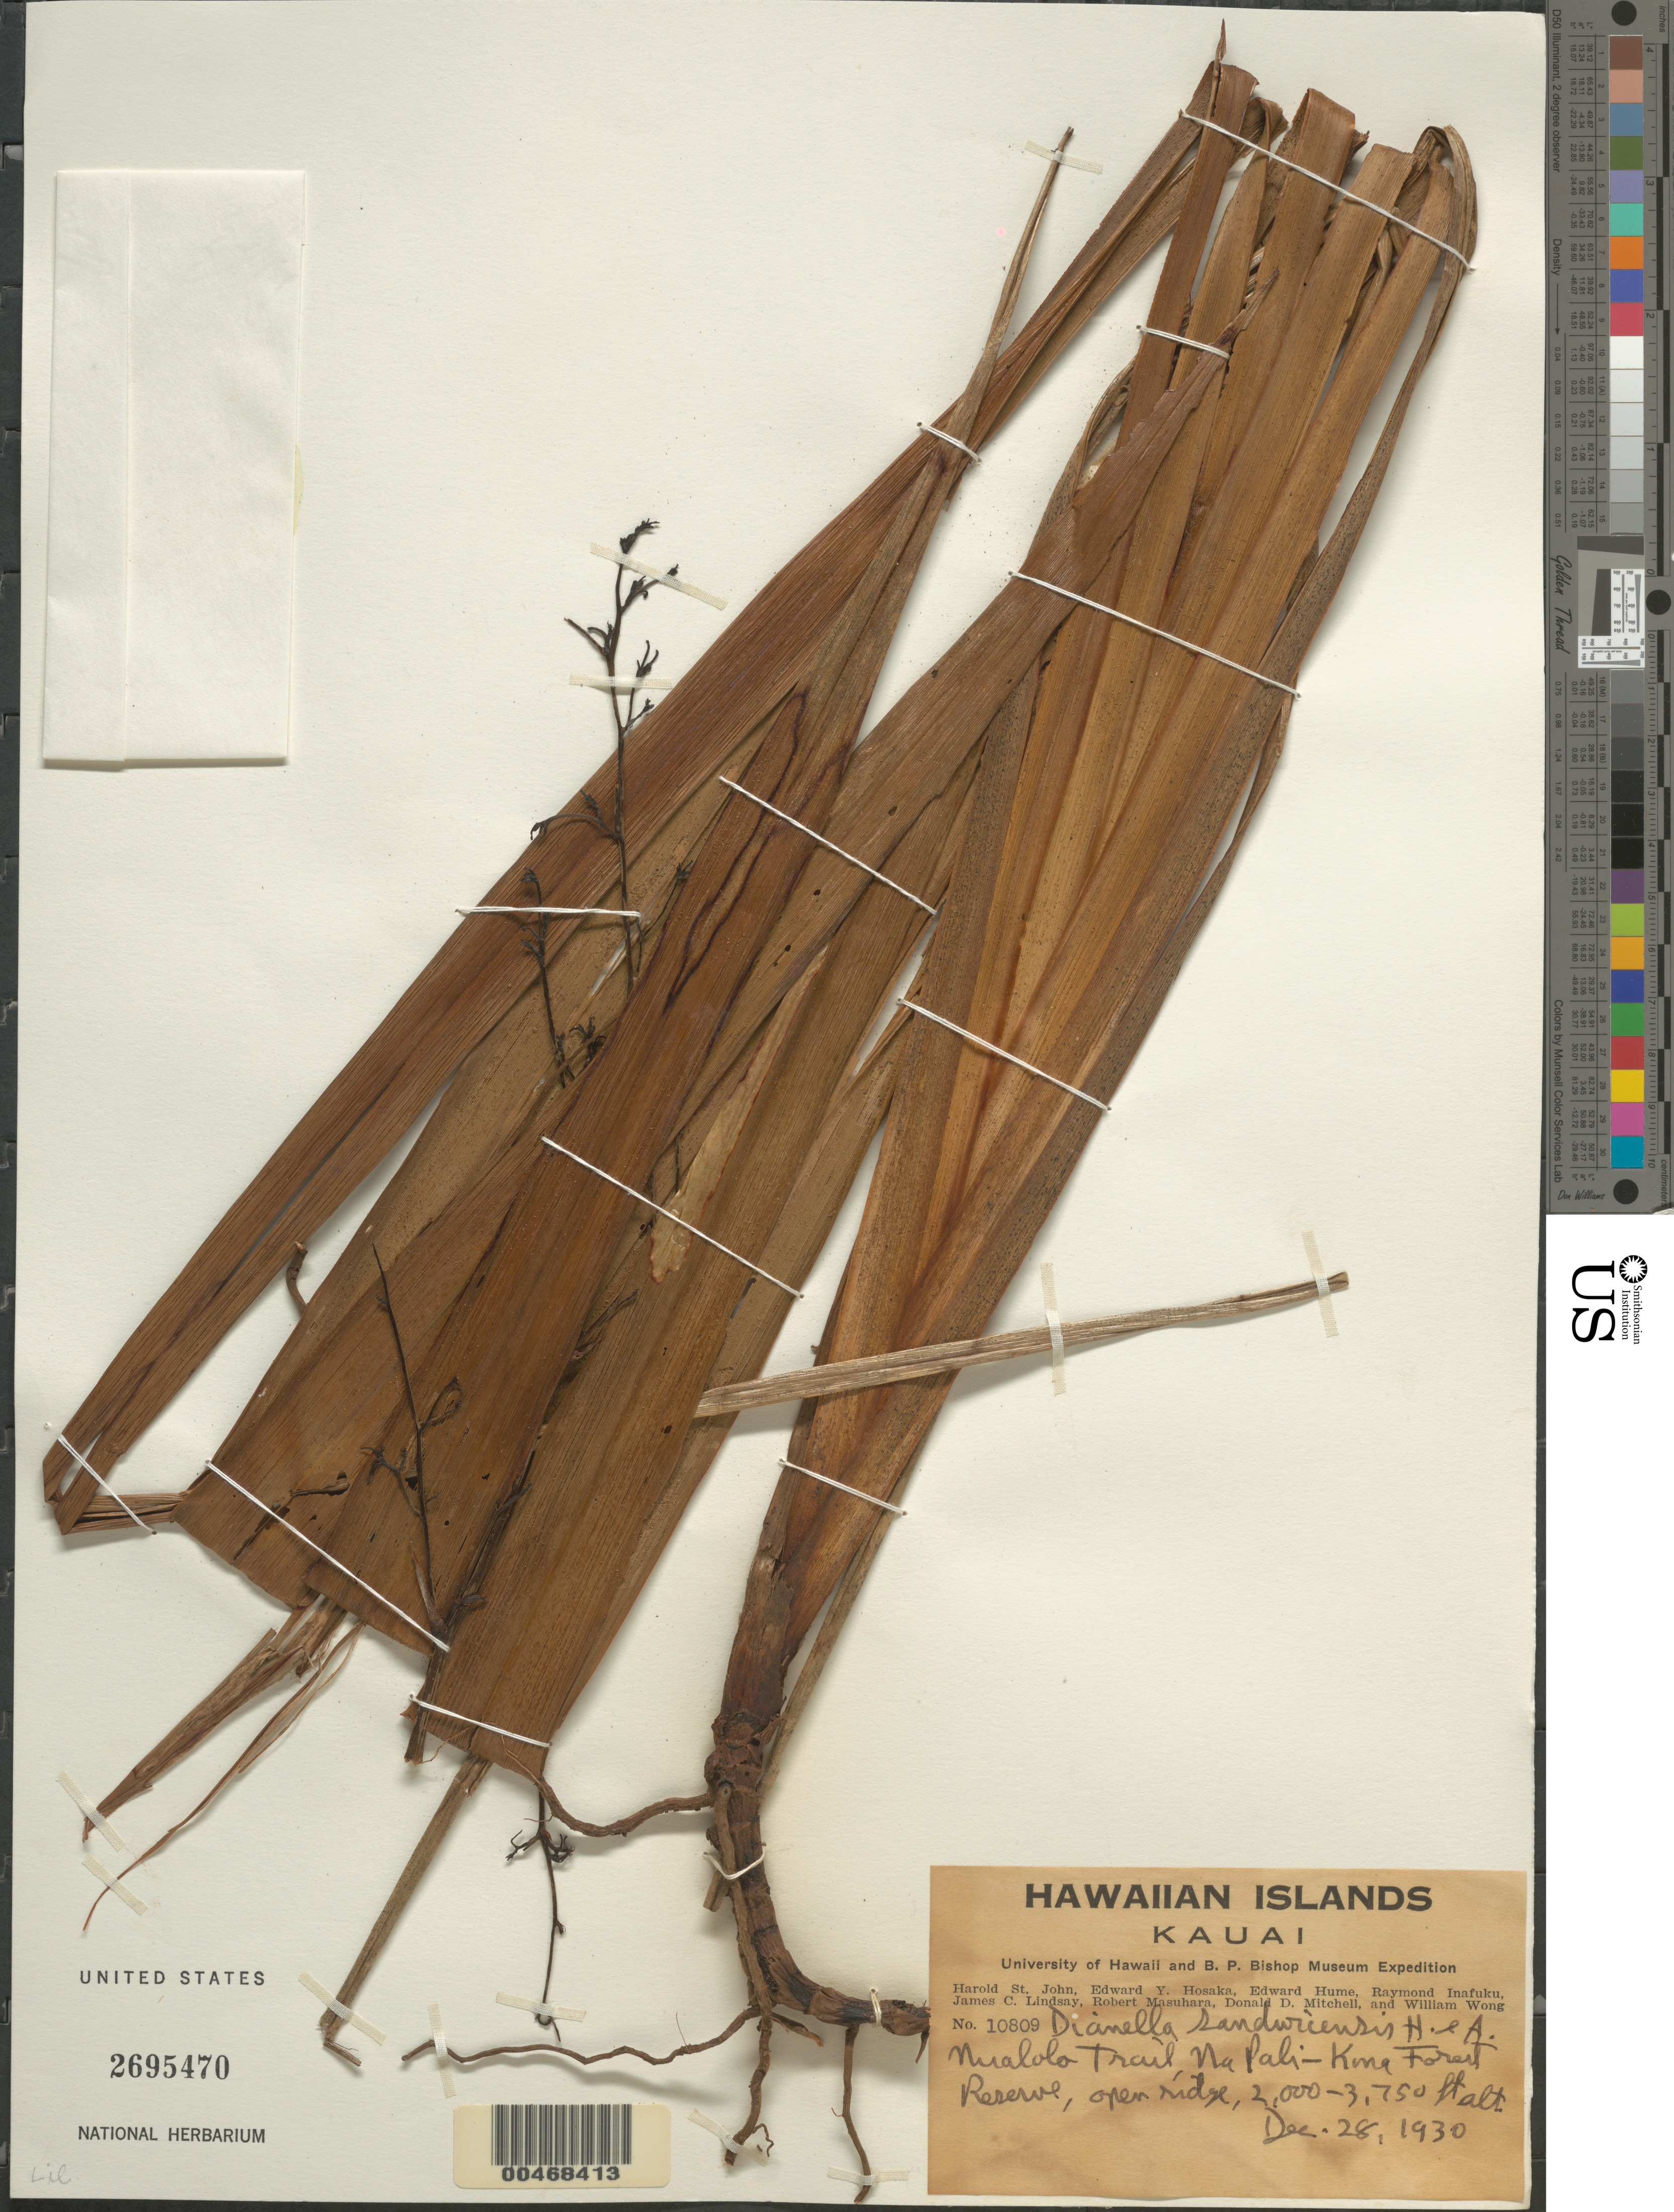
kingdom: Plantae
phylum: Tracheophyta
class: Liliopsida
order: Asparagales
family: Asphodelaceae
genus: Dianella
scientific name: Dianella sandwicensis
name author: Hook. & Arn.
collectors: H. St. John, E. Y. Hosaka, E. Hume & R. Inafuku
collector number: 10809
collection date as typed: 28 Dec 1930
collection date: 1930-12-28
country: United States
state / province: Hawaii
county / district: Kauai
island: Kaua'i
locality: Nualolo Trail, Na Pali-Kona Forest Reserve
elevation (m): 610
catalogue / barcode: US 2695470